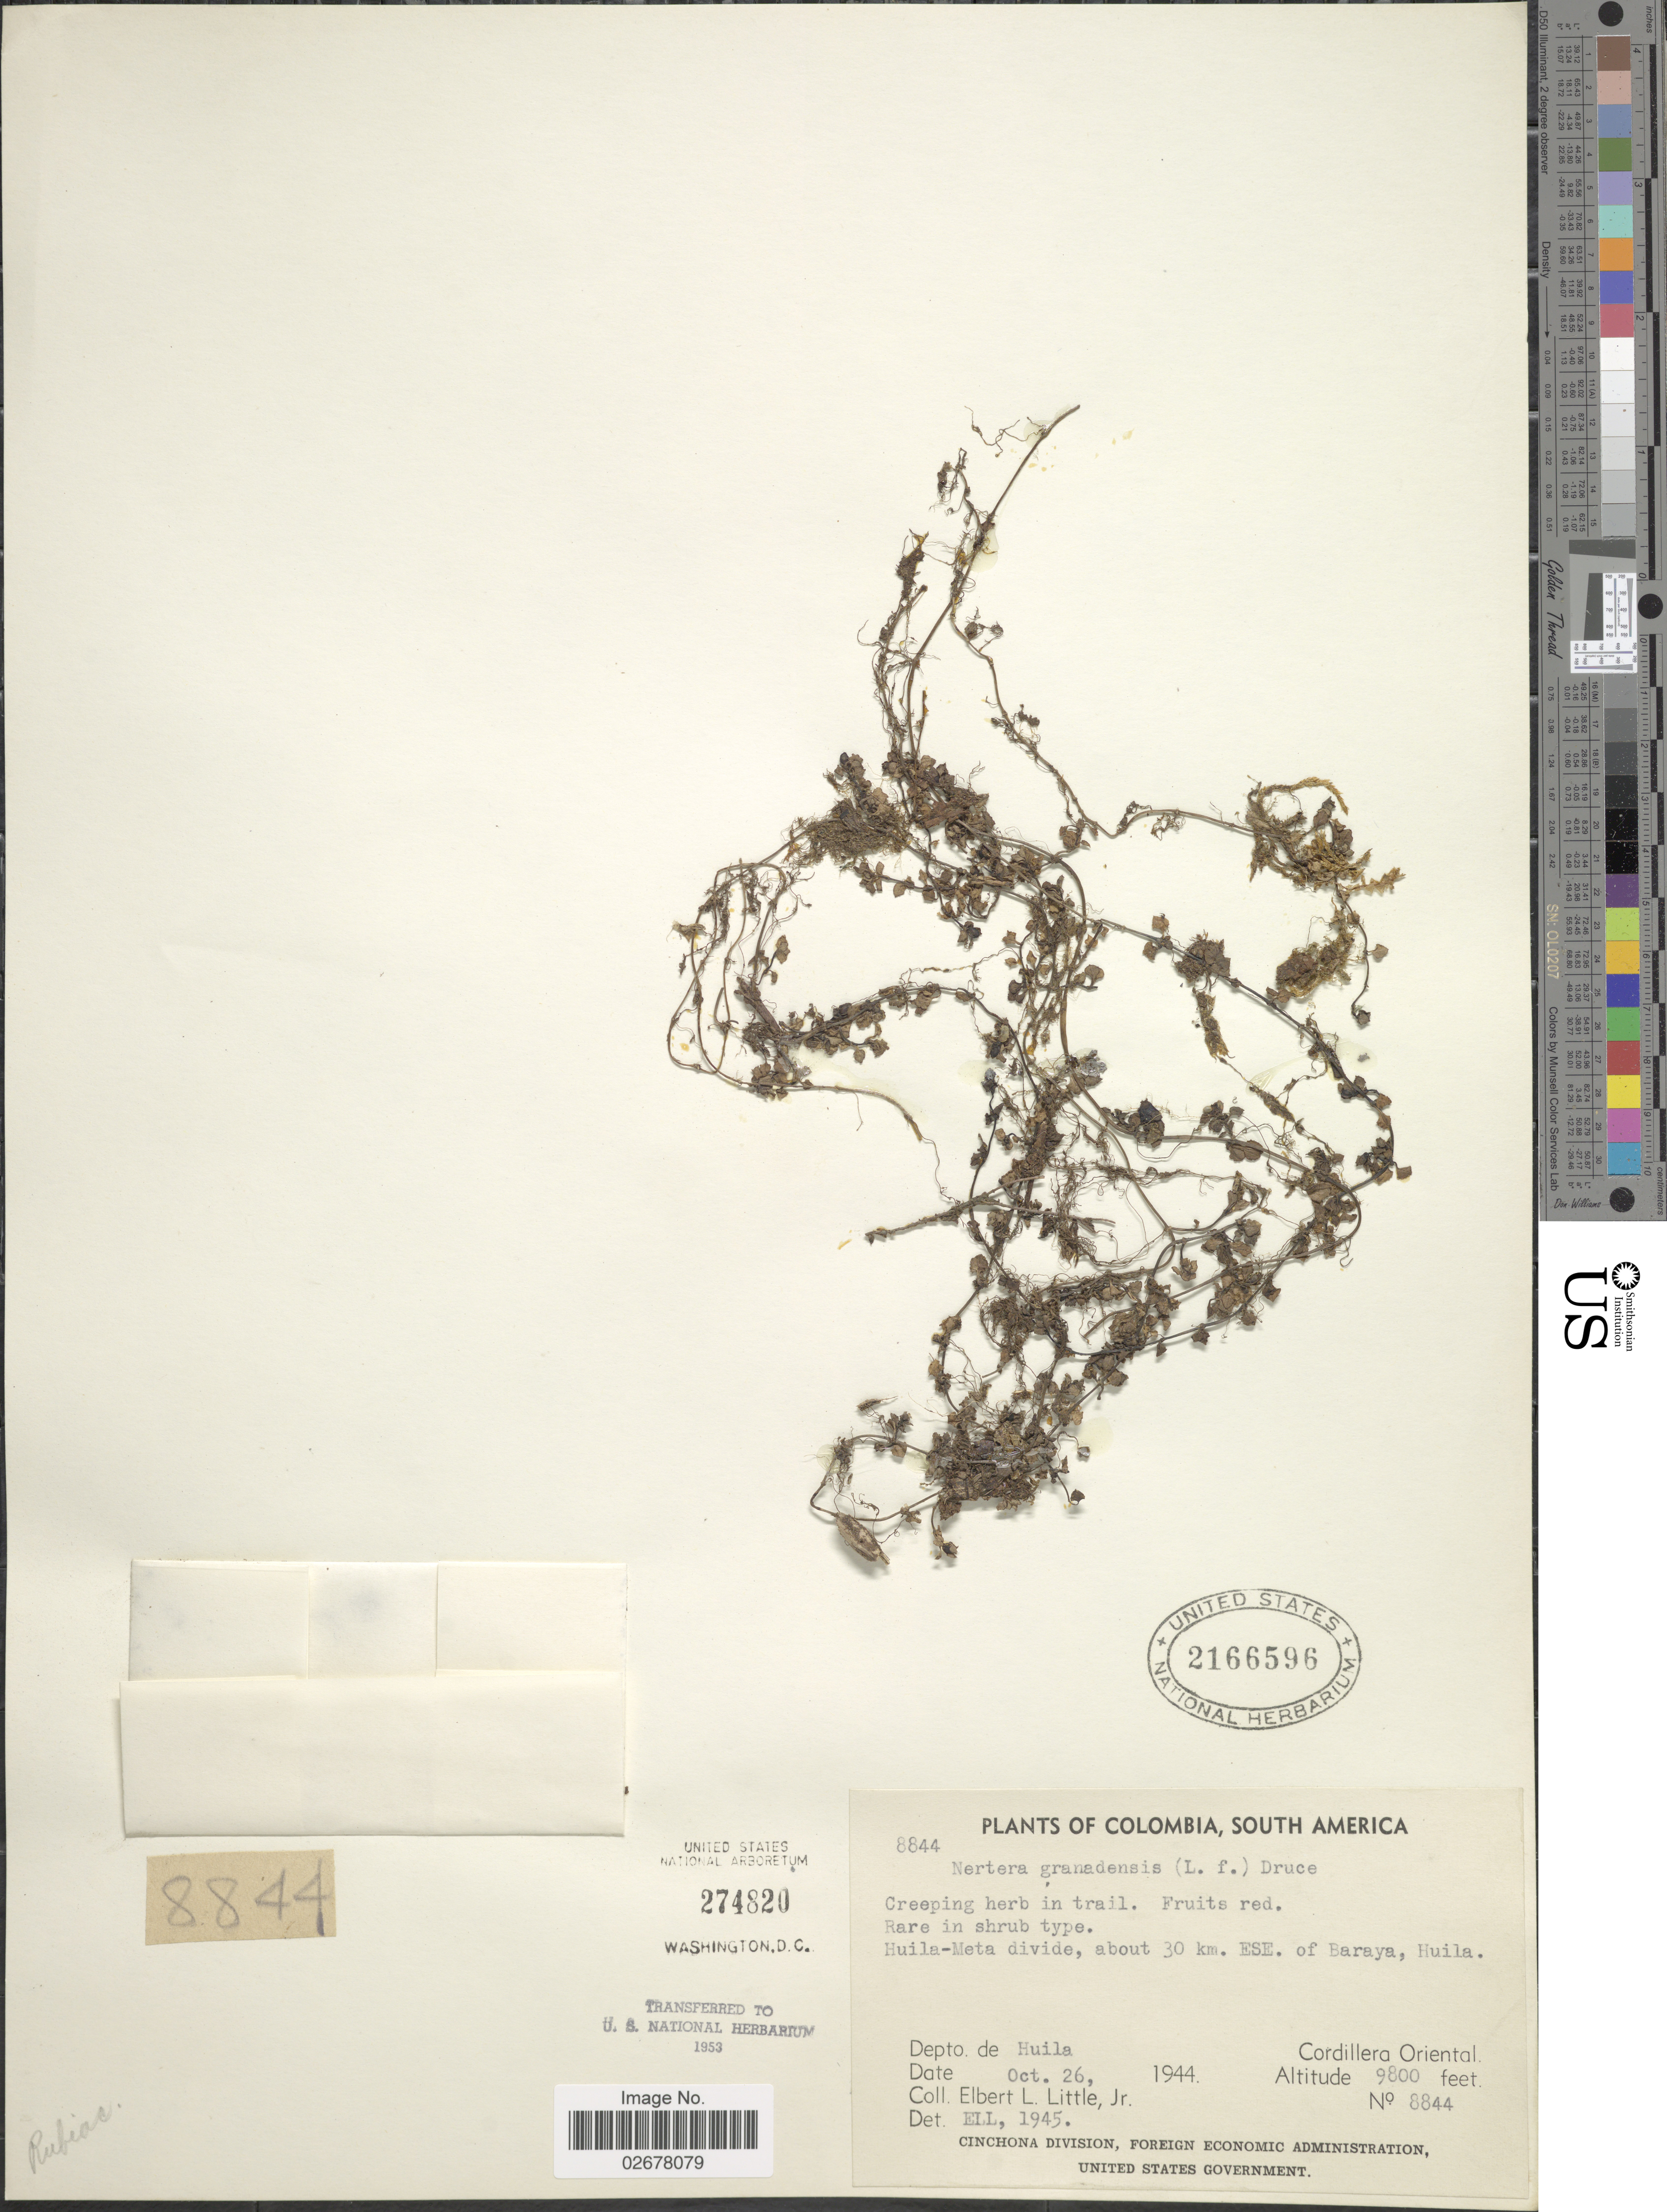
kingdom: Plantae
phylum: Tracheophyta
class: Magnoliopsida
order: Gentianales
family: Rubiaceae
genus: Nertera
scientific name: Nertera depressa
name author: Banks & Sol. ex Gaertn.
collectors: E. L. Little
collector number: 8844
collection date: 1944-10-26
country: Colombia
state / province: Huila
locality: Huila-Meta divide, about 30 km ESE of Baraya, Huila, Depto de Huila, Cordillera Oriental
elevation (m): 2987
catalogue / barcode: US 2166596